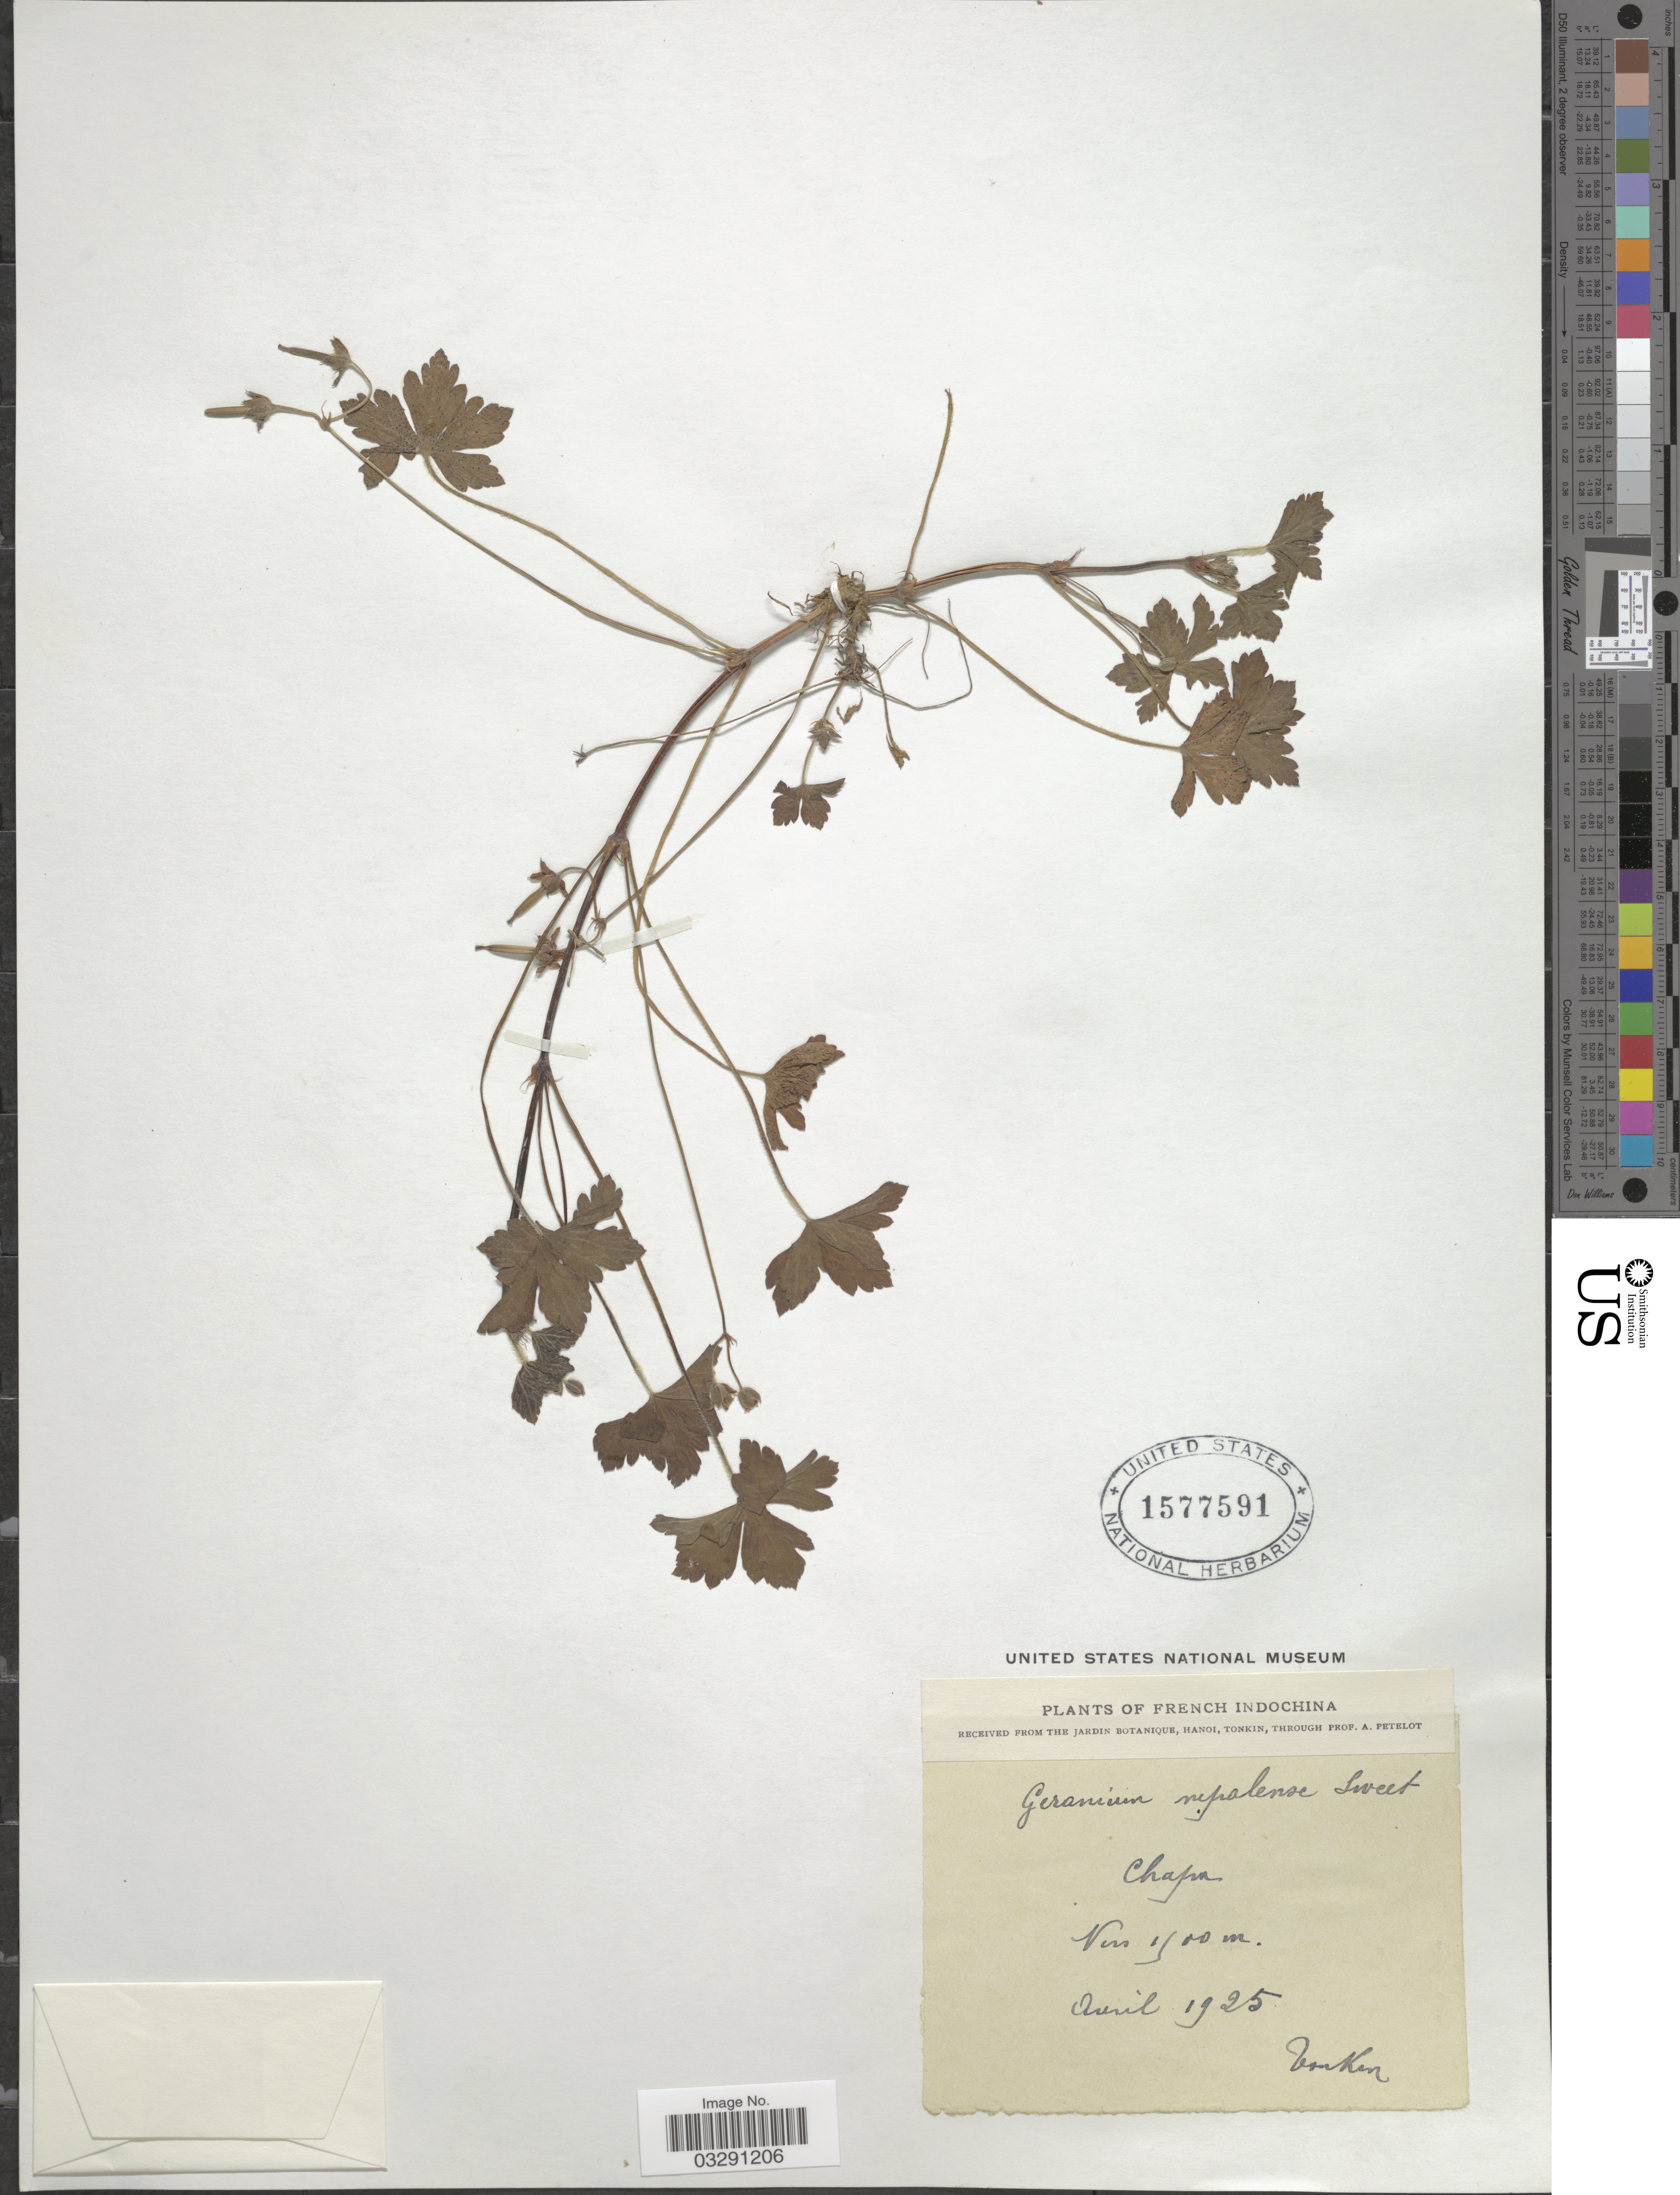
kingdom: Plantae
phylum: Tracheophyta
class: Magnoliopsida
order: Geraniales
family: Geraniaceae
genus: Geranium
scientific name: Geranium nepalense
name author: Sweet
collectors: A. Petelot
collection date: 1925-04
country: Vietnam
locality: French Indochina, Chapa.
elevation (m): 1500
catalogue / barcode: US 1577591